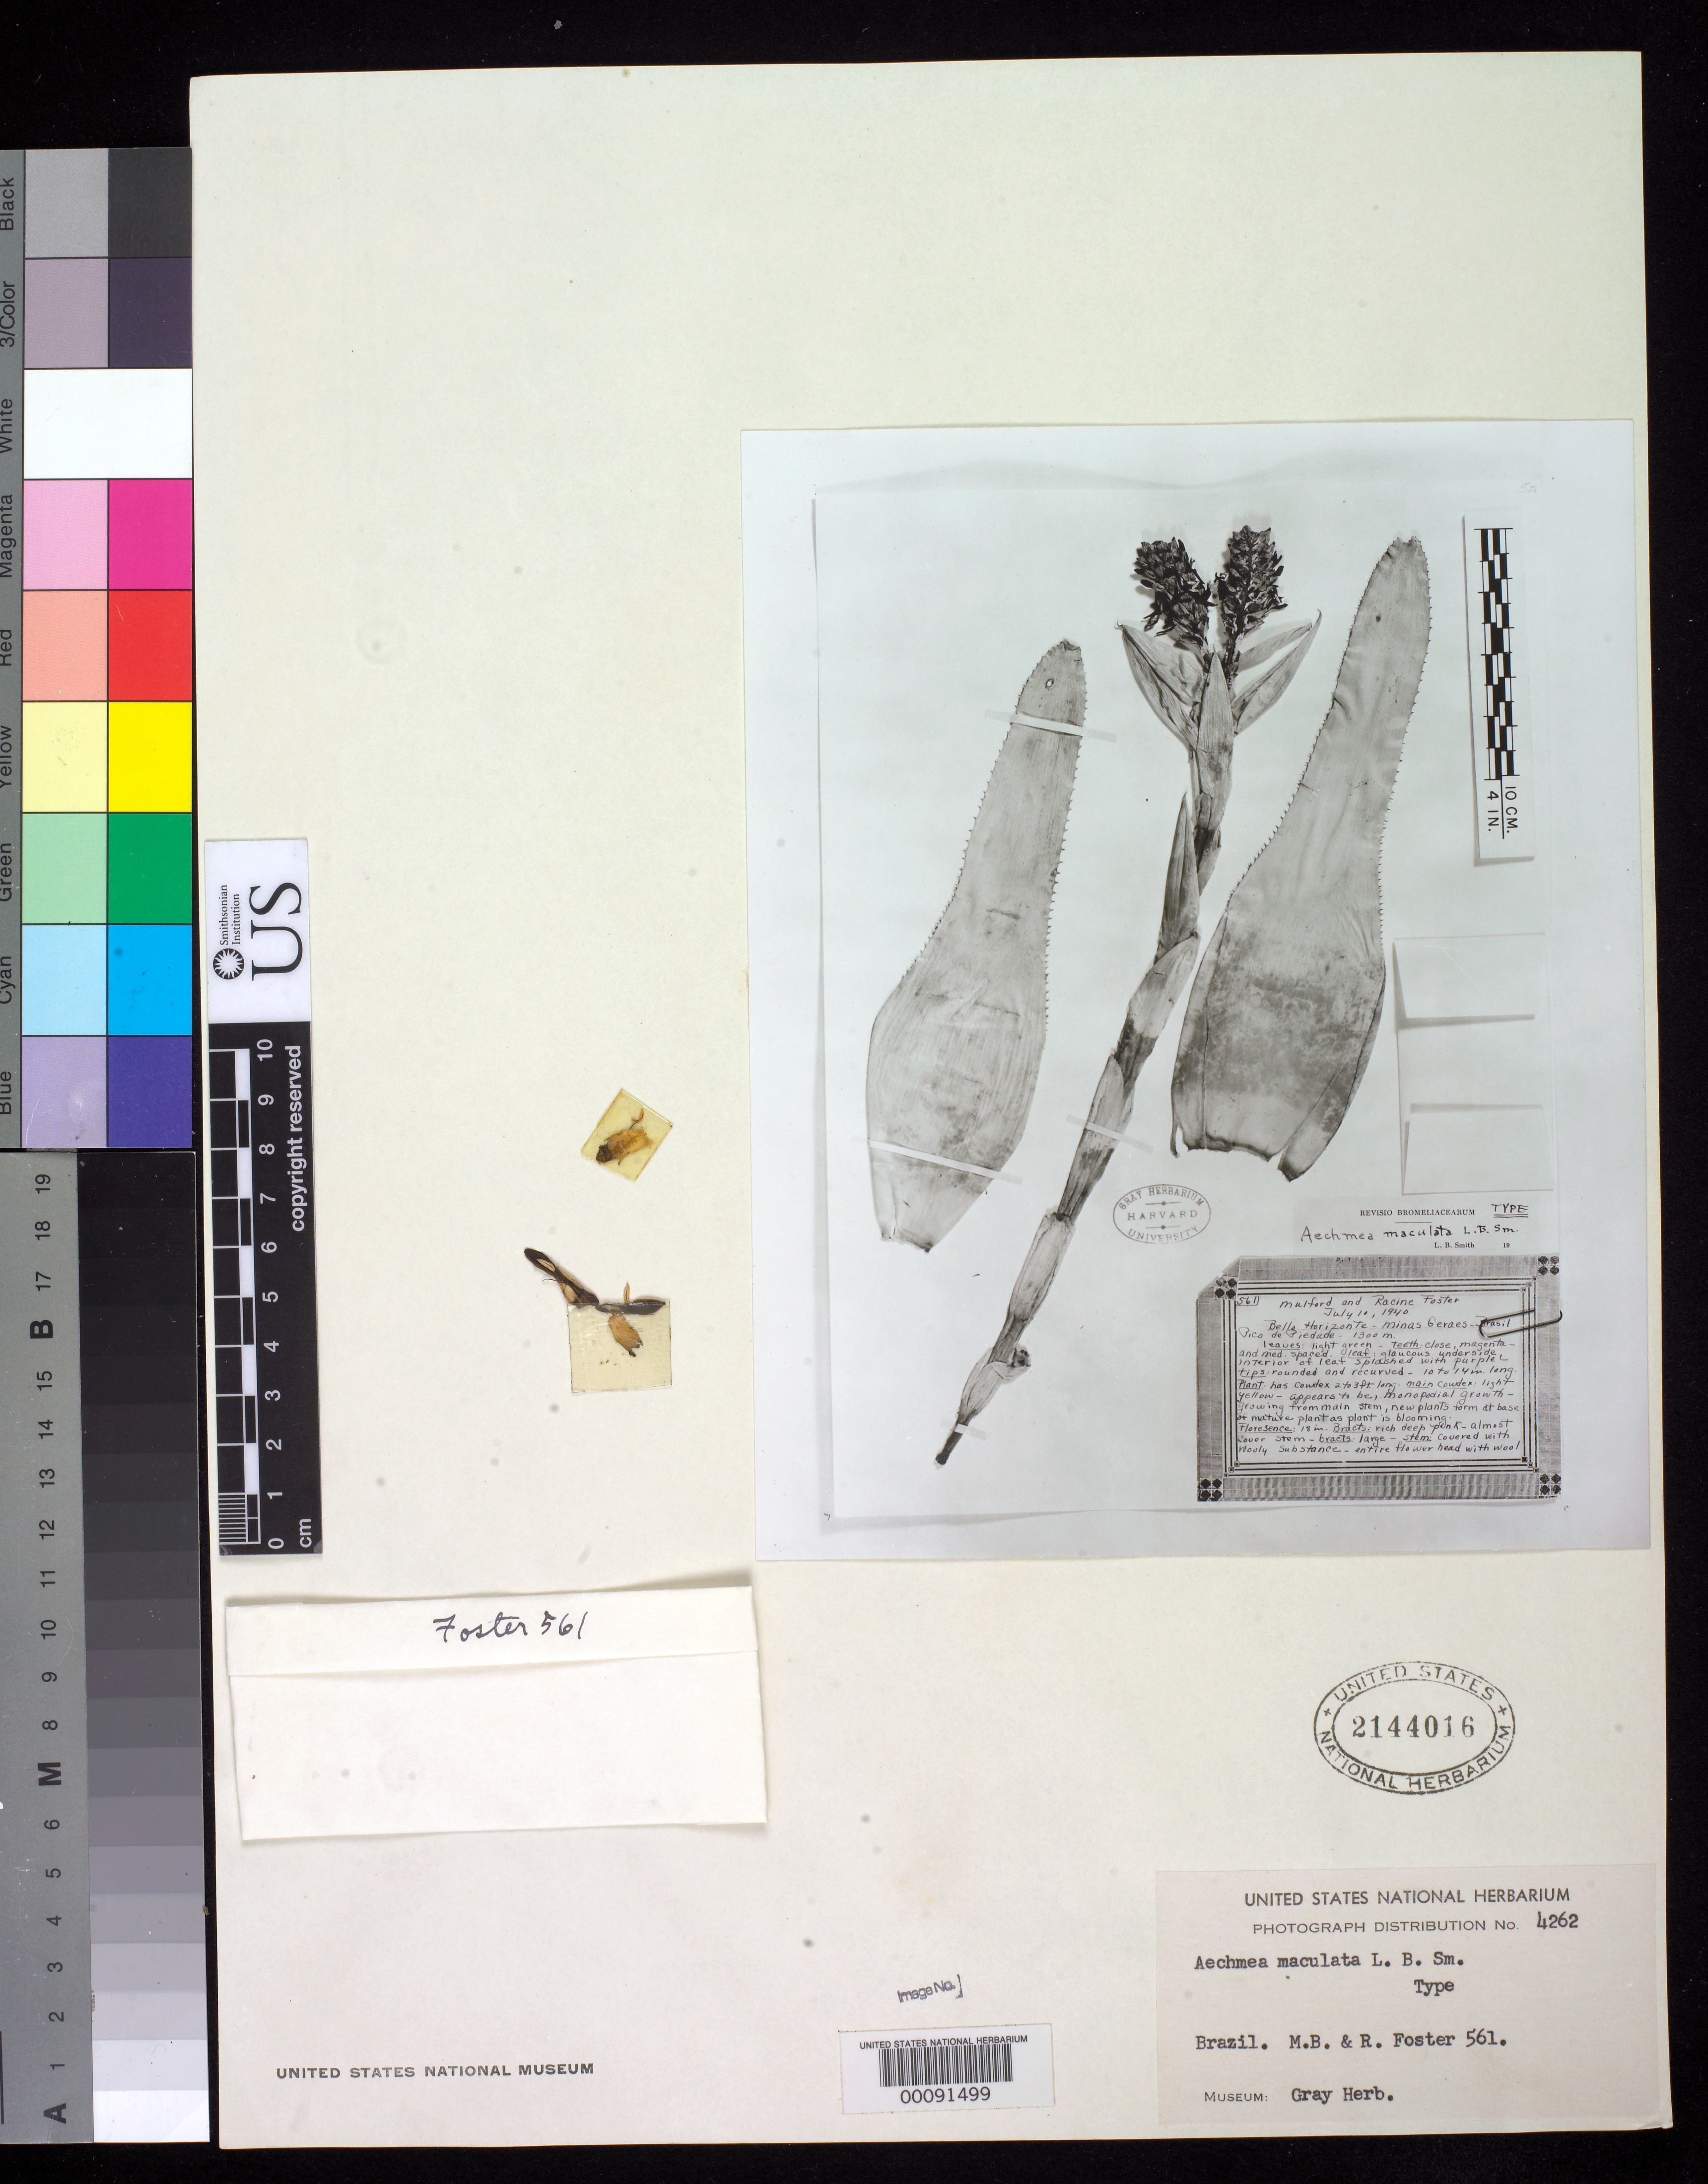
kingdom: Plantae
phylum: Tracheophyta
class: Liliopsida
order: Poales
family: Bromeliaceae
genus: Aechmea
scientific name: Aechmea maculata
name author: L.B. Sm.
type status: Type Fragment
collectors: M. B. Foster & R. C. Foster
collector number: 561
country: Brazil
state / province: Minas Gerais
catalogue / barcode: US 2144016